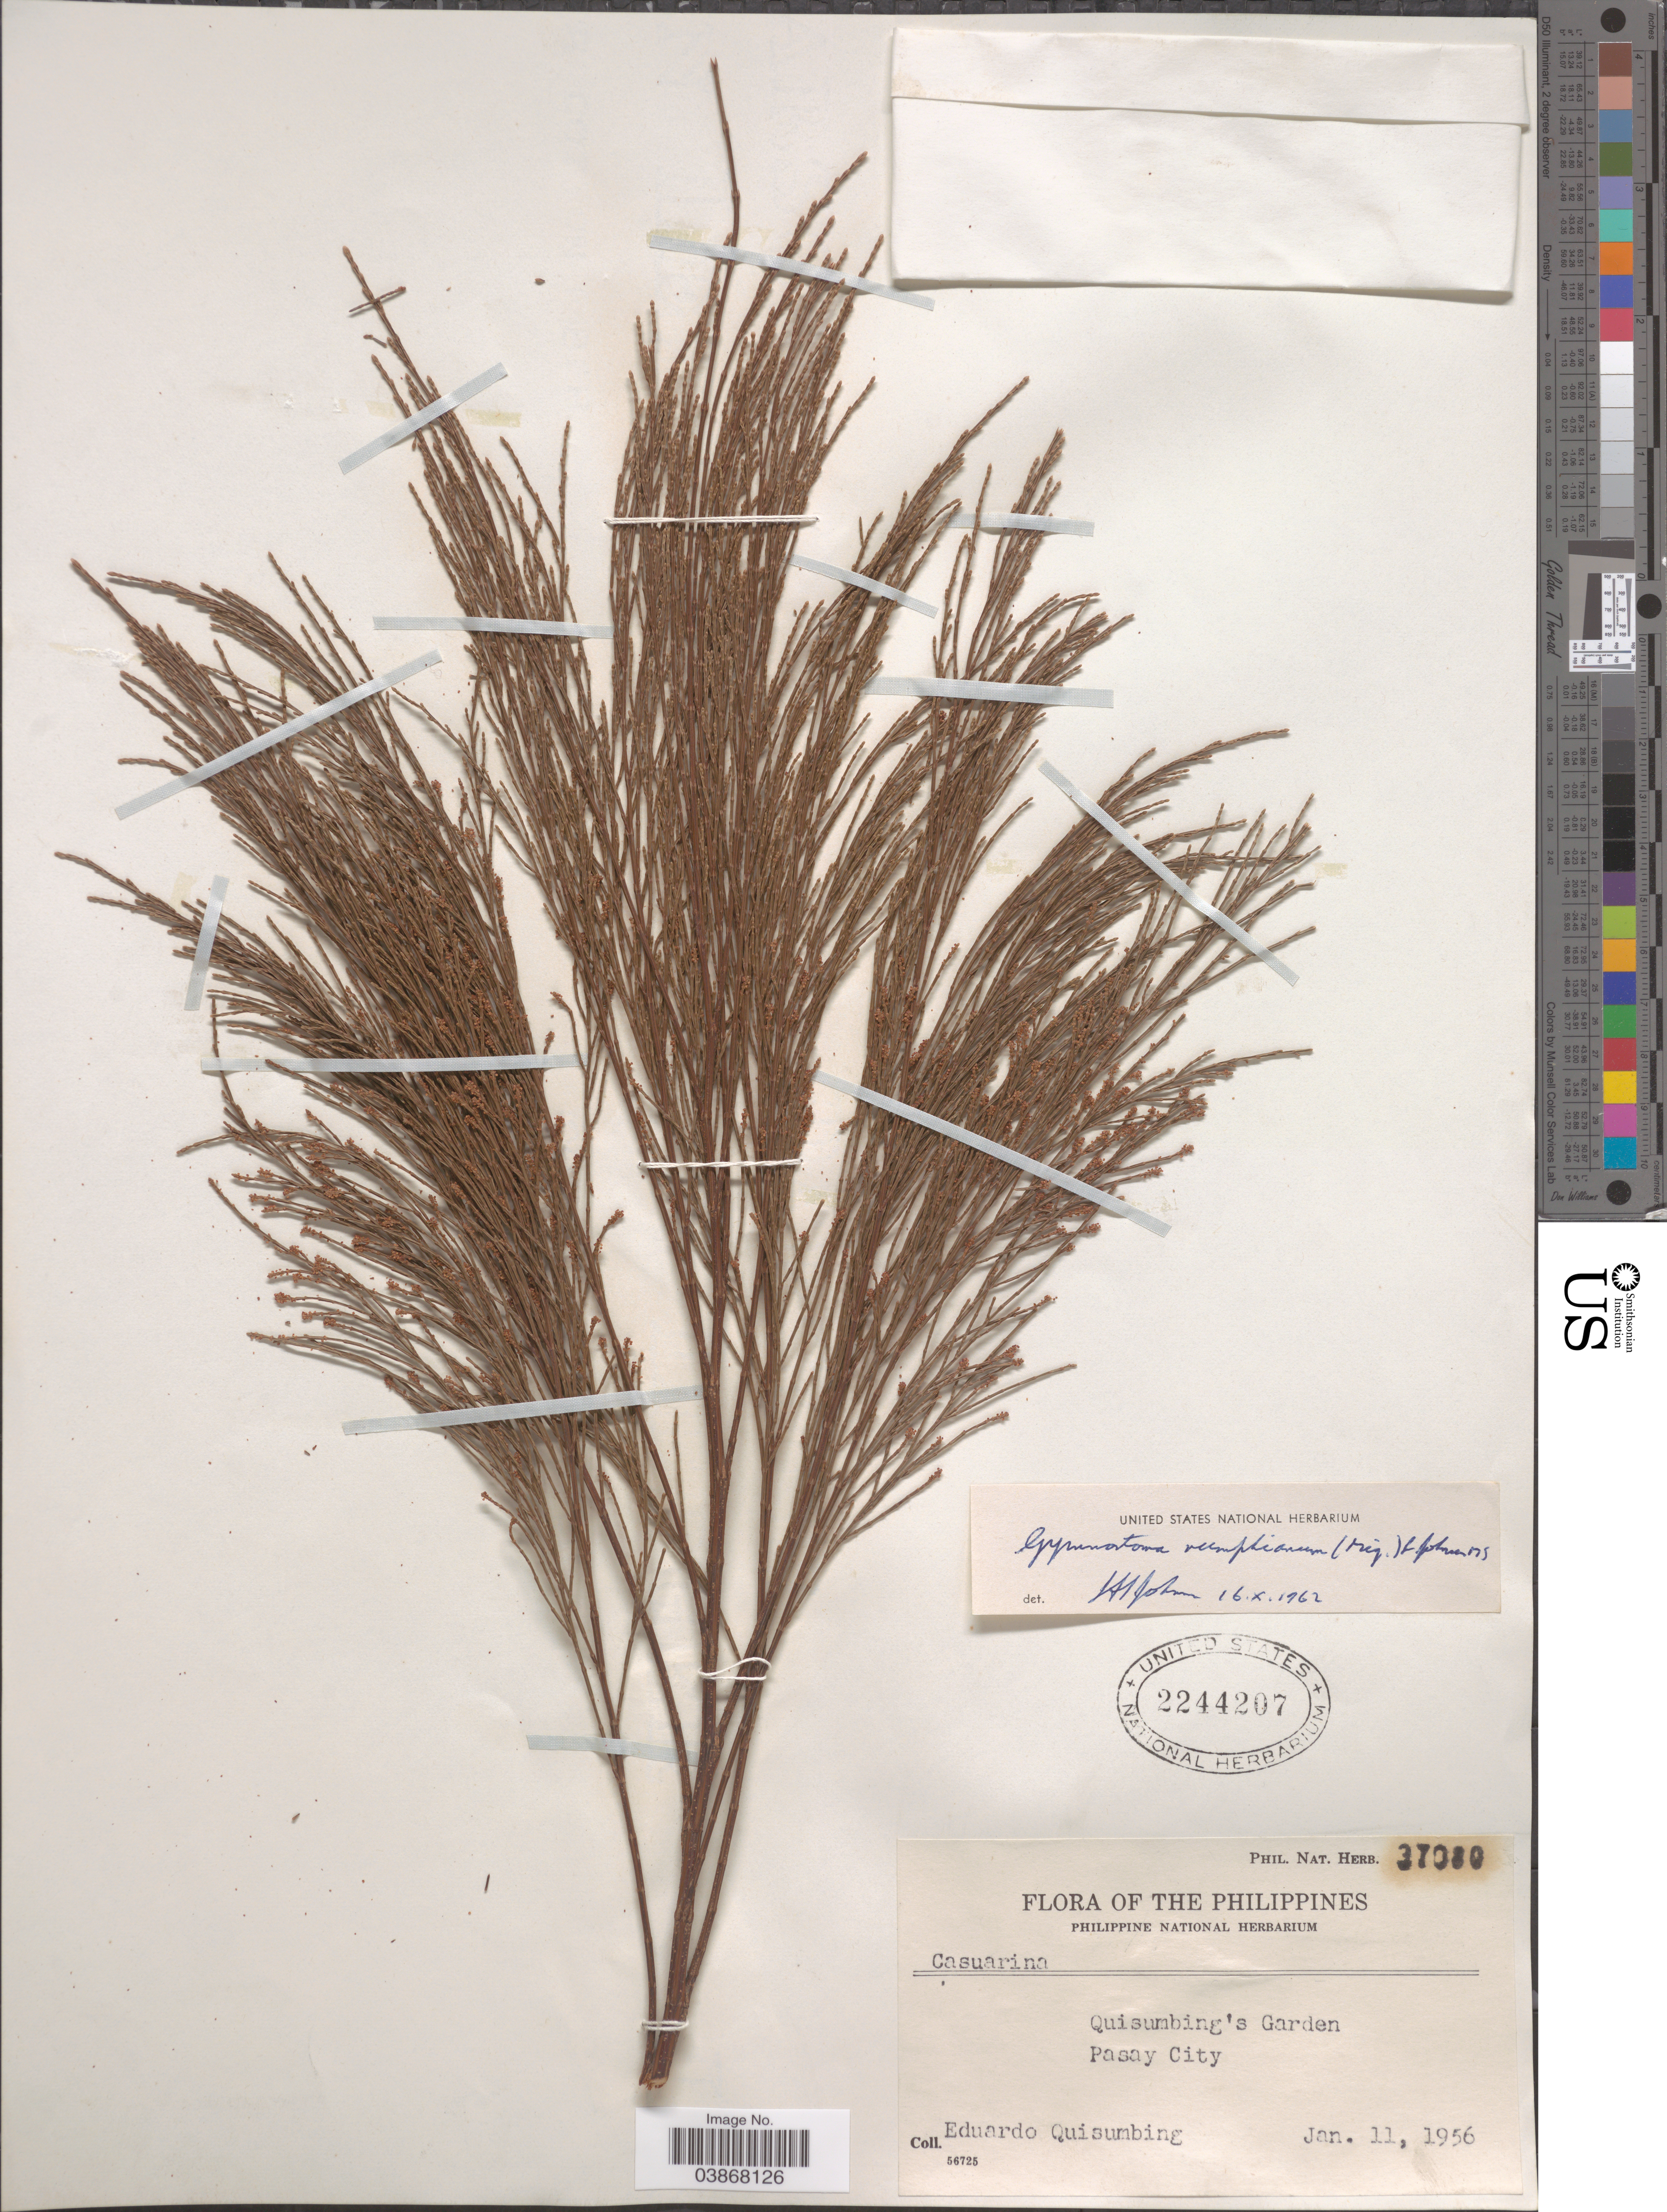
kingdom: Plantae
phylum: Tracheophyta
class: Magnoliopsida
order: Fagales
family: Casuarinaceae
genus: Gymnostoma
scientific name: Gymnostoma rumphianum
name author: (Miq.) L.A.S. Johnson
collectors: E. Quisumbing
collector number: Phil. Nat. Herb. 37080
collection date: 1956-01-11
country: Philippines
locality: Quisumbing's Garden. Pasay City.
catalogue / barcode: US 2244207